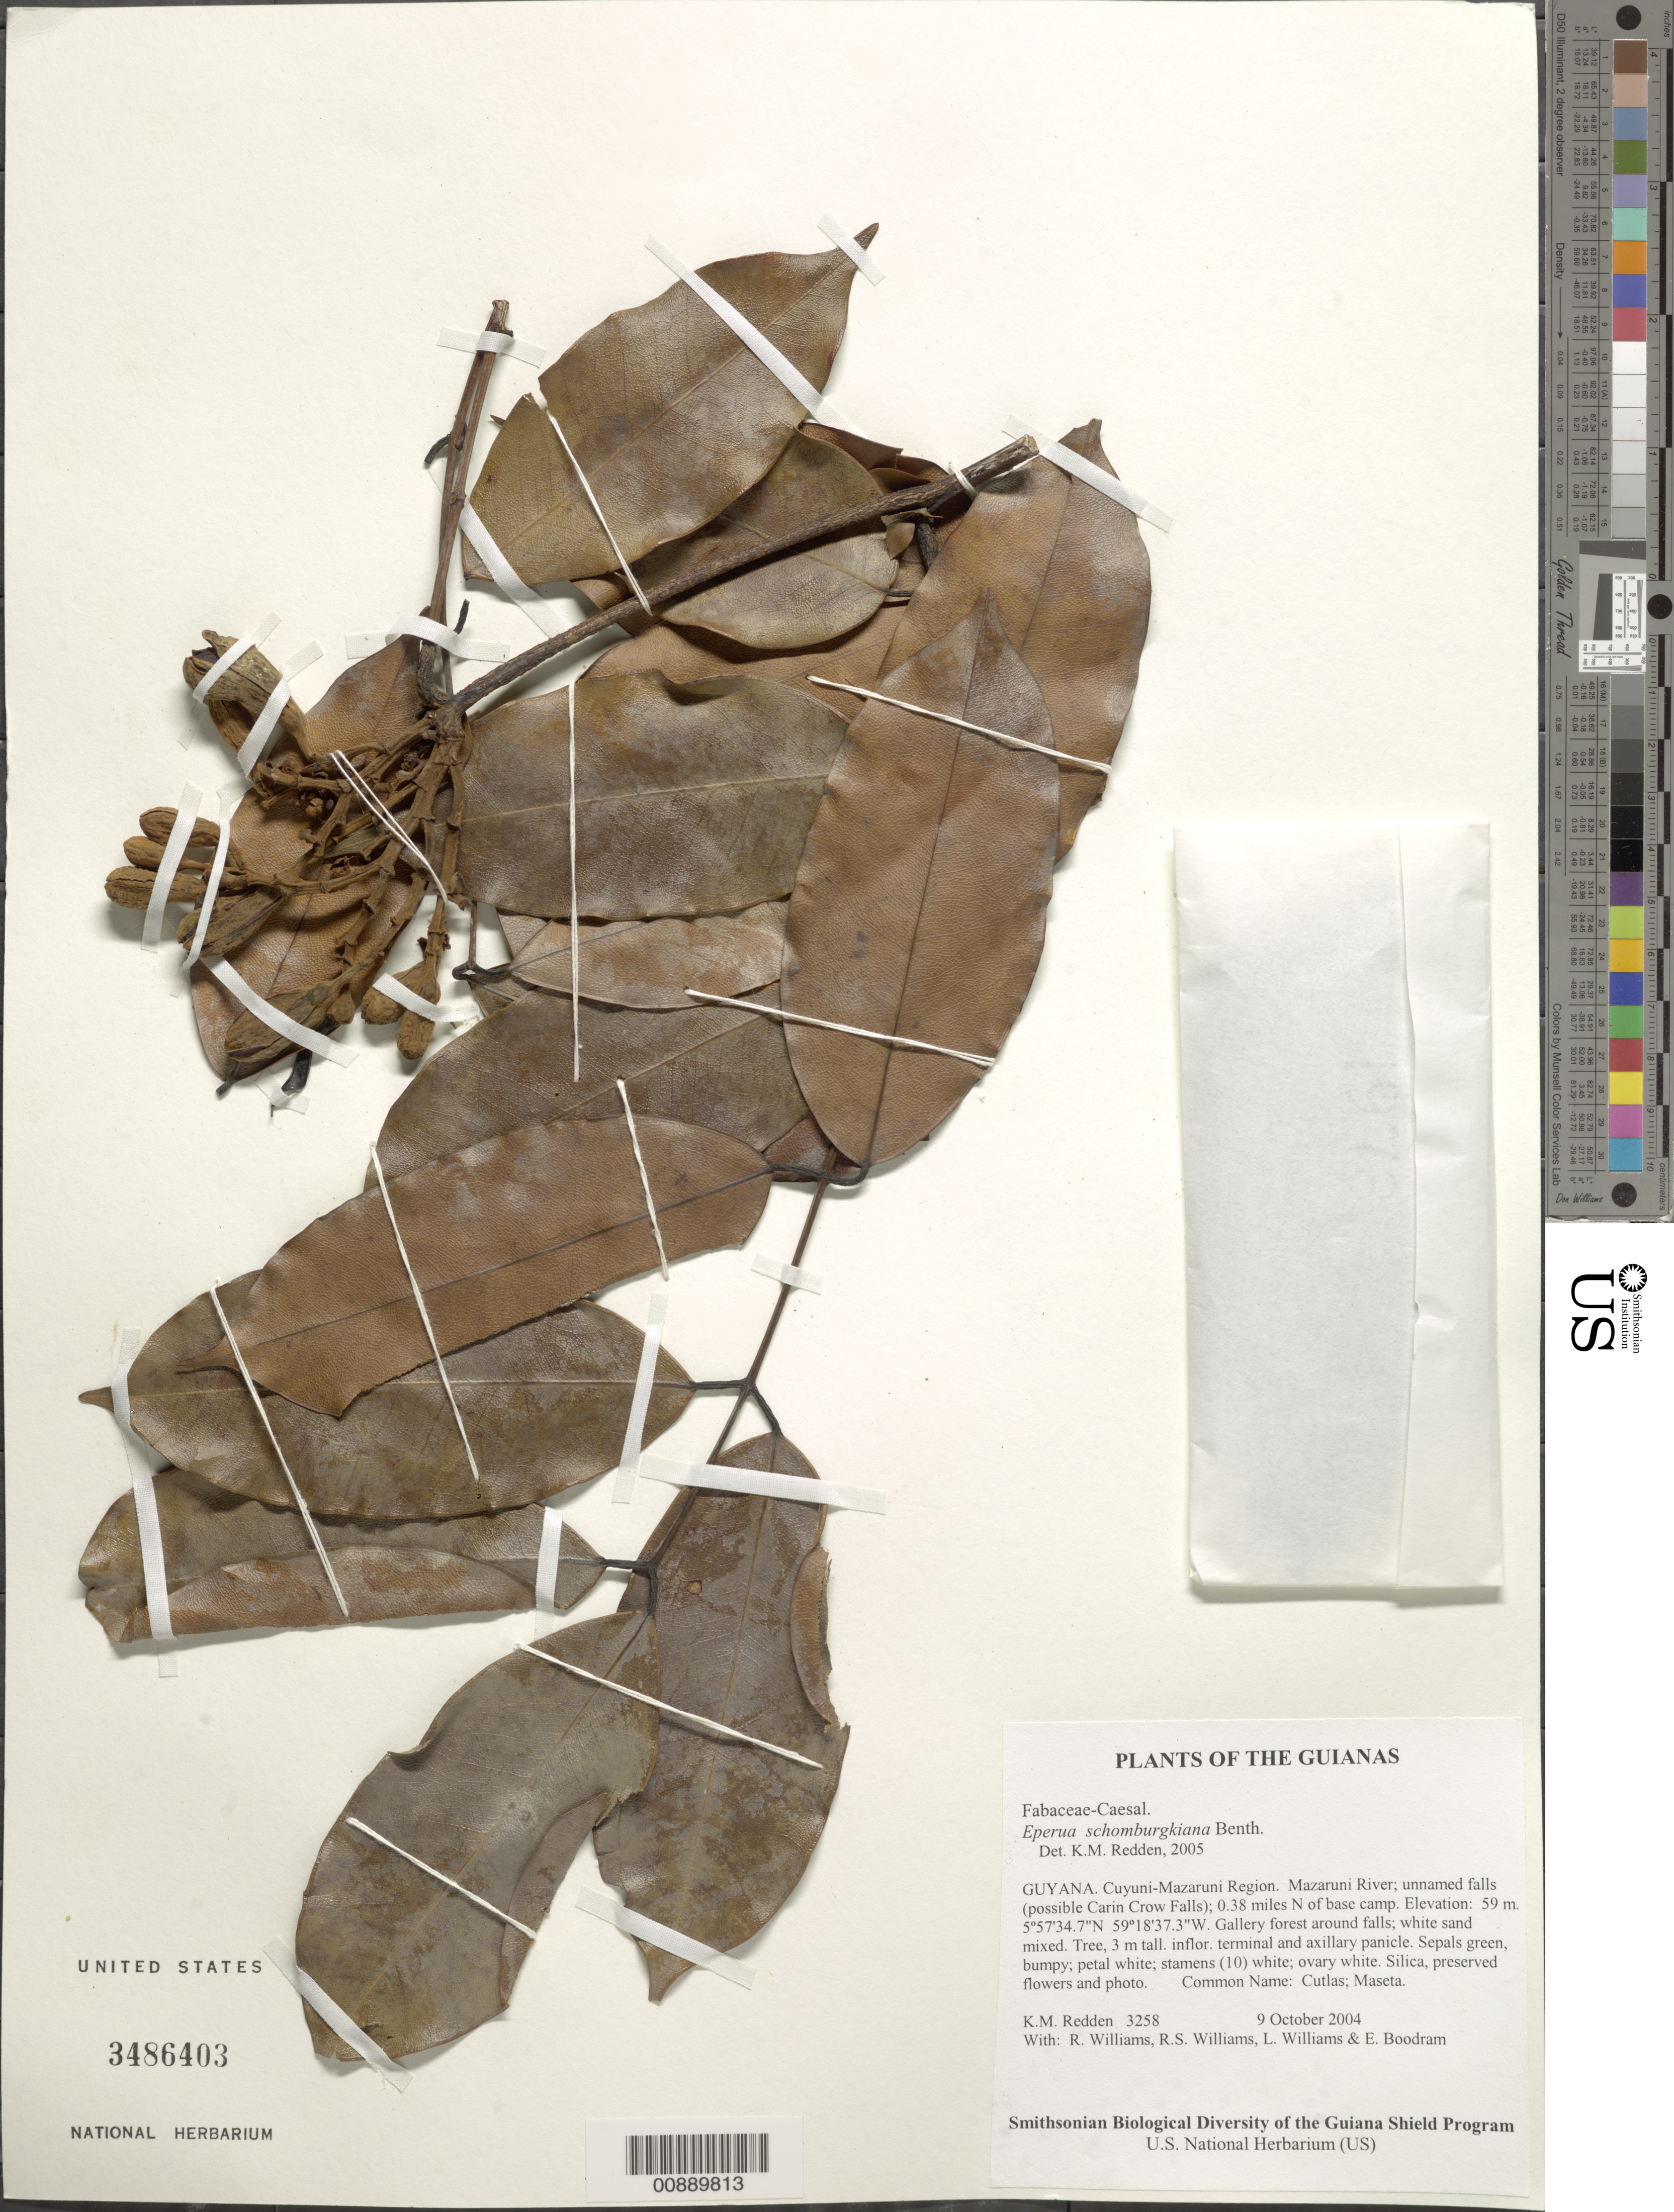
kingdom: Plantae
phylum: Tracheophyta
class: Magnoliopsida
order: Fabales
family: Fabaceae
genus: Eperua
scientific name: Eperua schomburgkiana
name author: Benth.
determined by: Redden, K. M.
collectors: K. M. Redden, R. Williams, R. S. Williams, L. Williams & E. Boodram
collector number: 3258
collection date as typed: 9 October 2004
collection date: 2004-10-09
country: Guyana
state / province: Cuyuni-Mazaruni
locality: Mazaruni River; unnamed falls (possible Carin Crow Falls); 0.38 miles N of base camp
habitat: Gallery forest around falls; white sand mixed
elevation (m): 59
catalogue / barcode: US 3486403